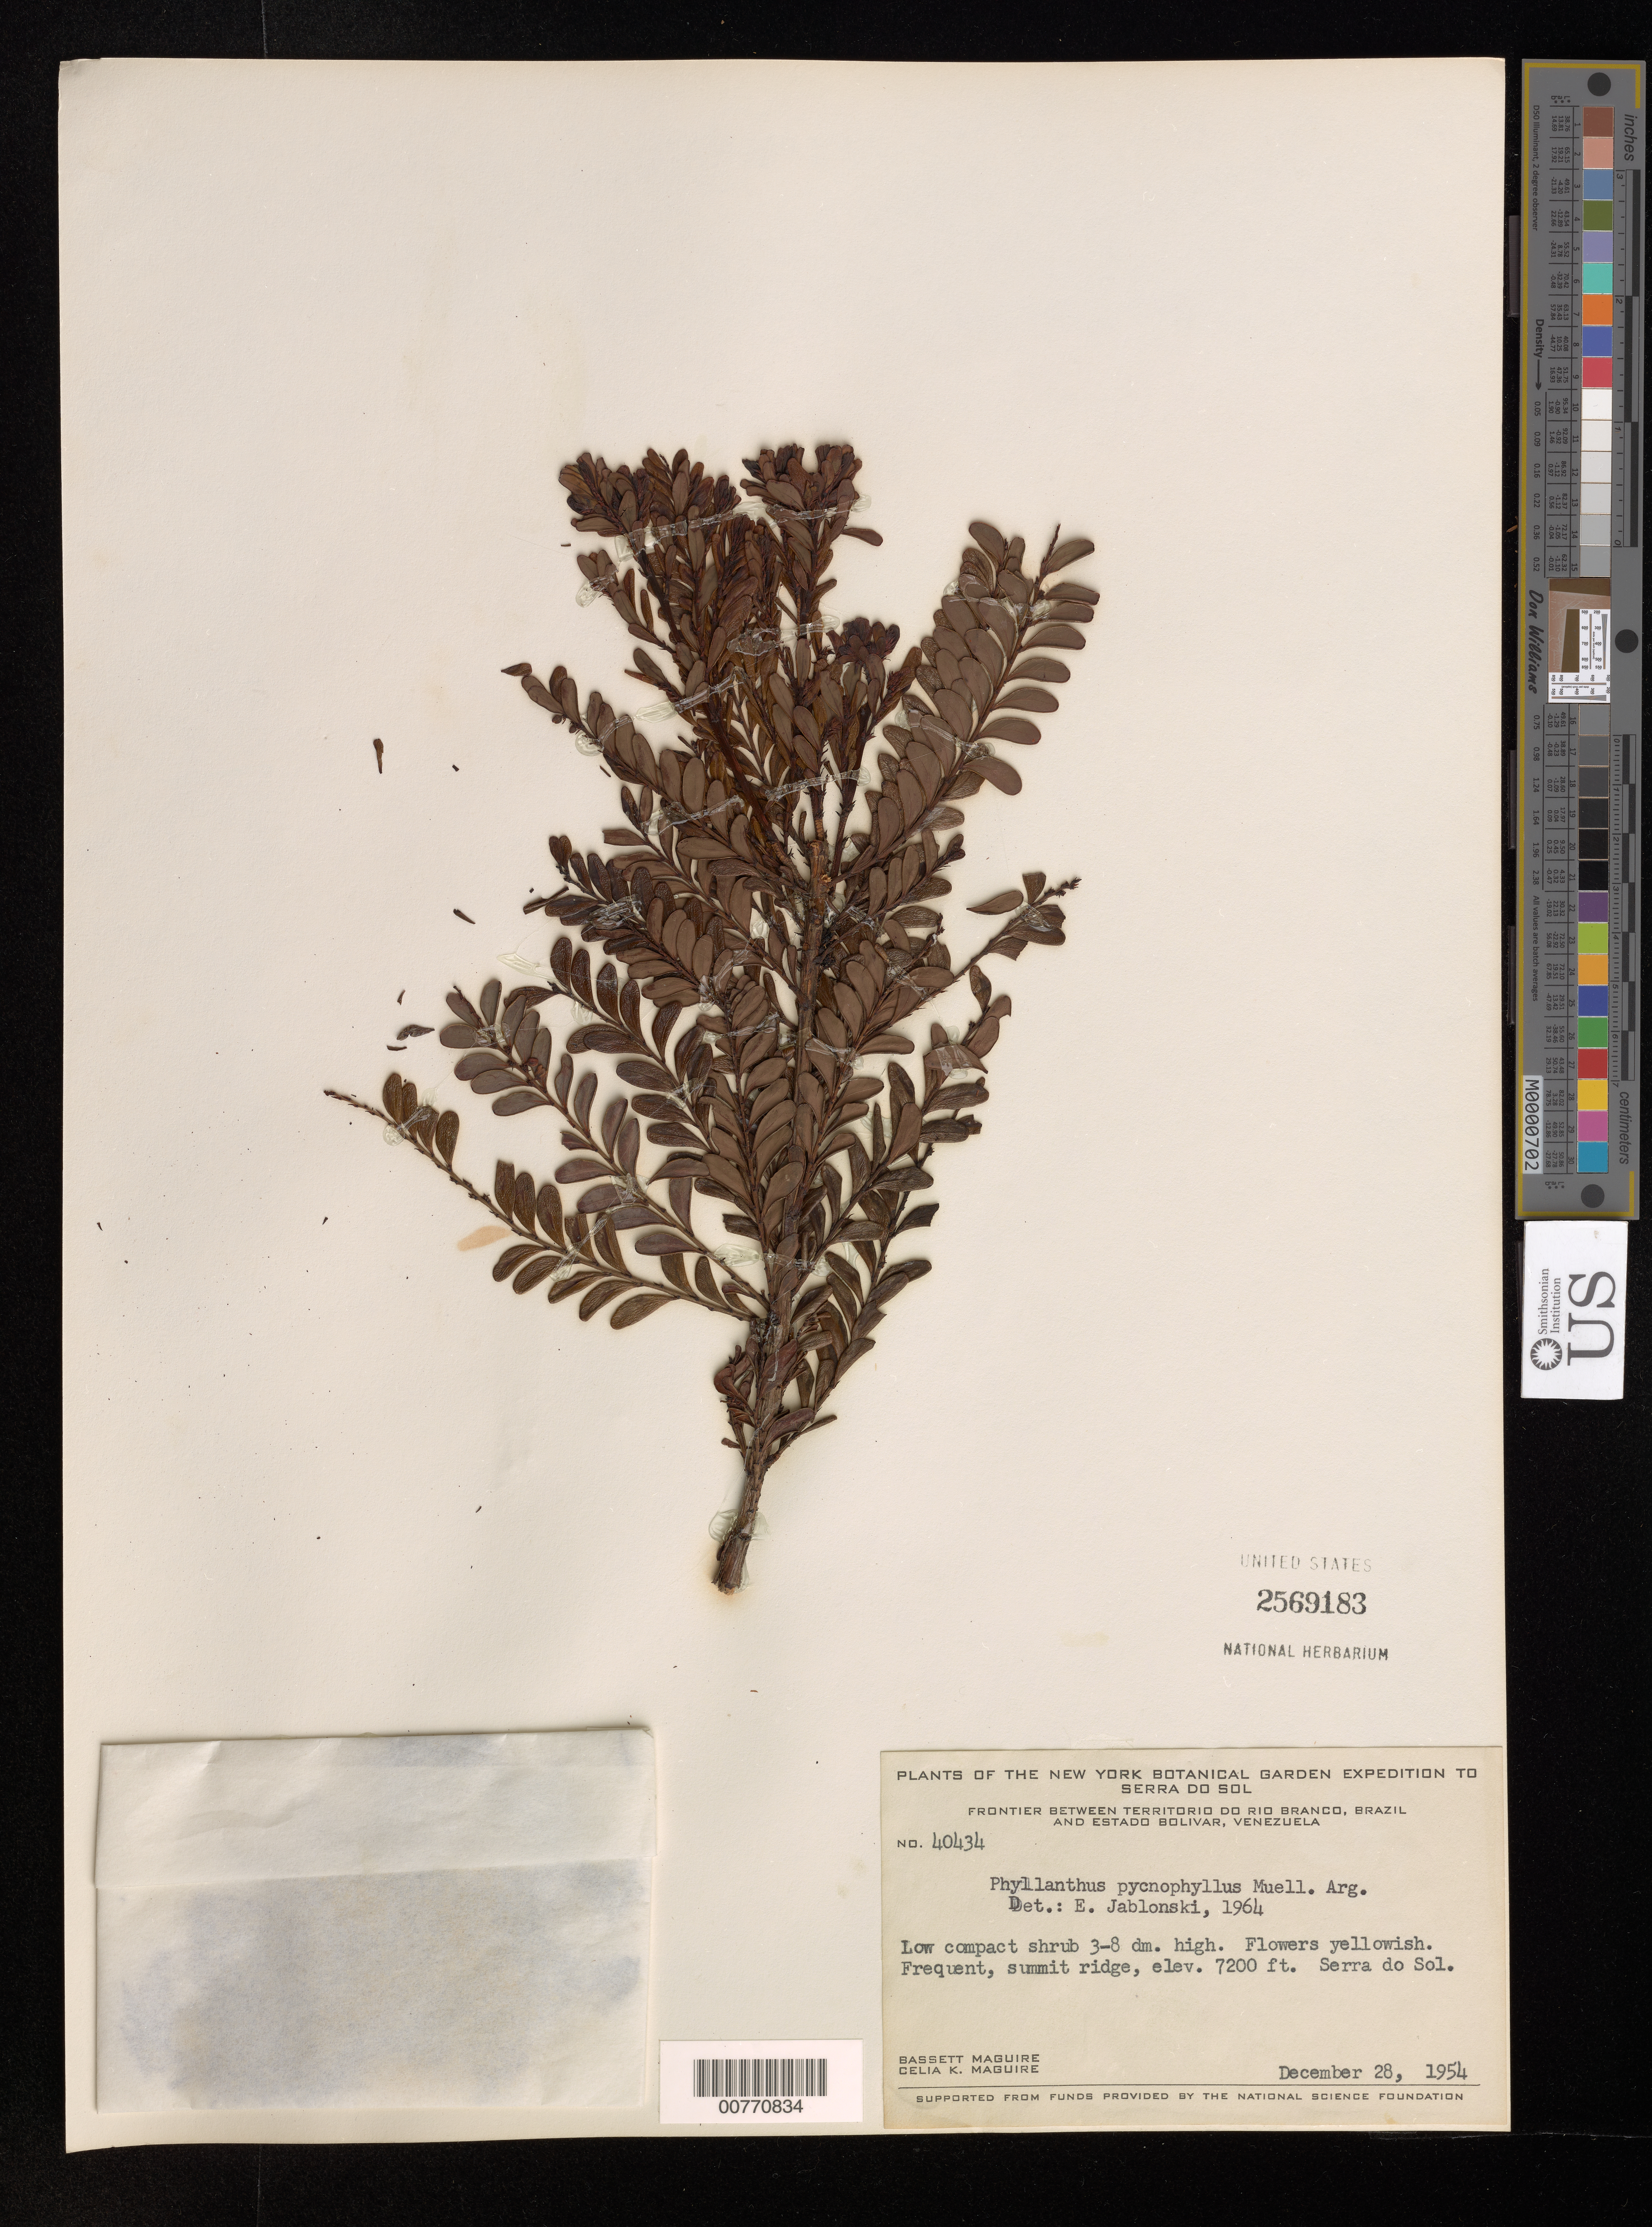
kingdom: Plantae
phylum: Tracheophyta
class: Magnoliopsida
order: Malpighiales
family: Phyllanthaceae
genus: Phyllanthus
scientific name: Phyllanthus pycnophyllus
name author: Müll. Arg.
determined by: Jablonski, E. F.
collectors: B. Maguire & C. K. Maguire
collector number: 40434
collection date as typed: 28-Dec-54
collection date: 1954-12-28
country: Venezuela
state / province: Bolívar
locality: Serra do Sol, frontier betw. TerRiver do Río Branco, Brazil & Bolívar, Venezuela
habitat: Summit ridge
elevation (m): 2073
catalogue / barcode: US 2569183